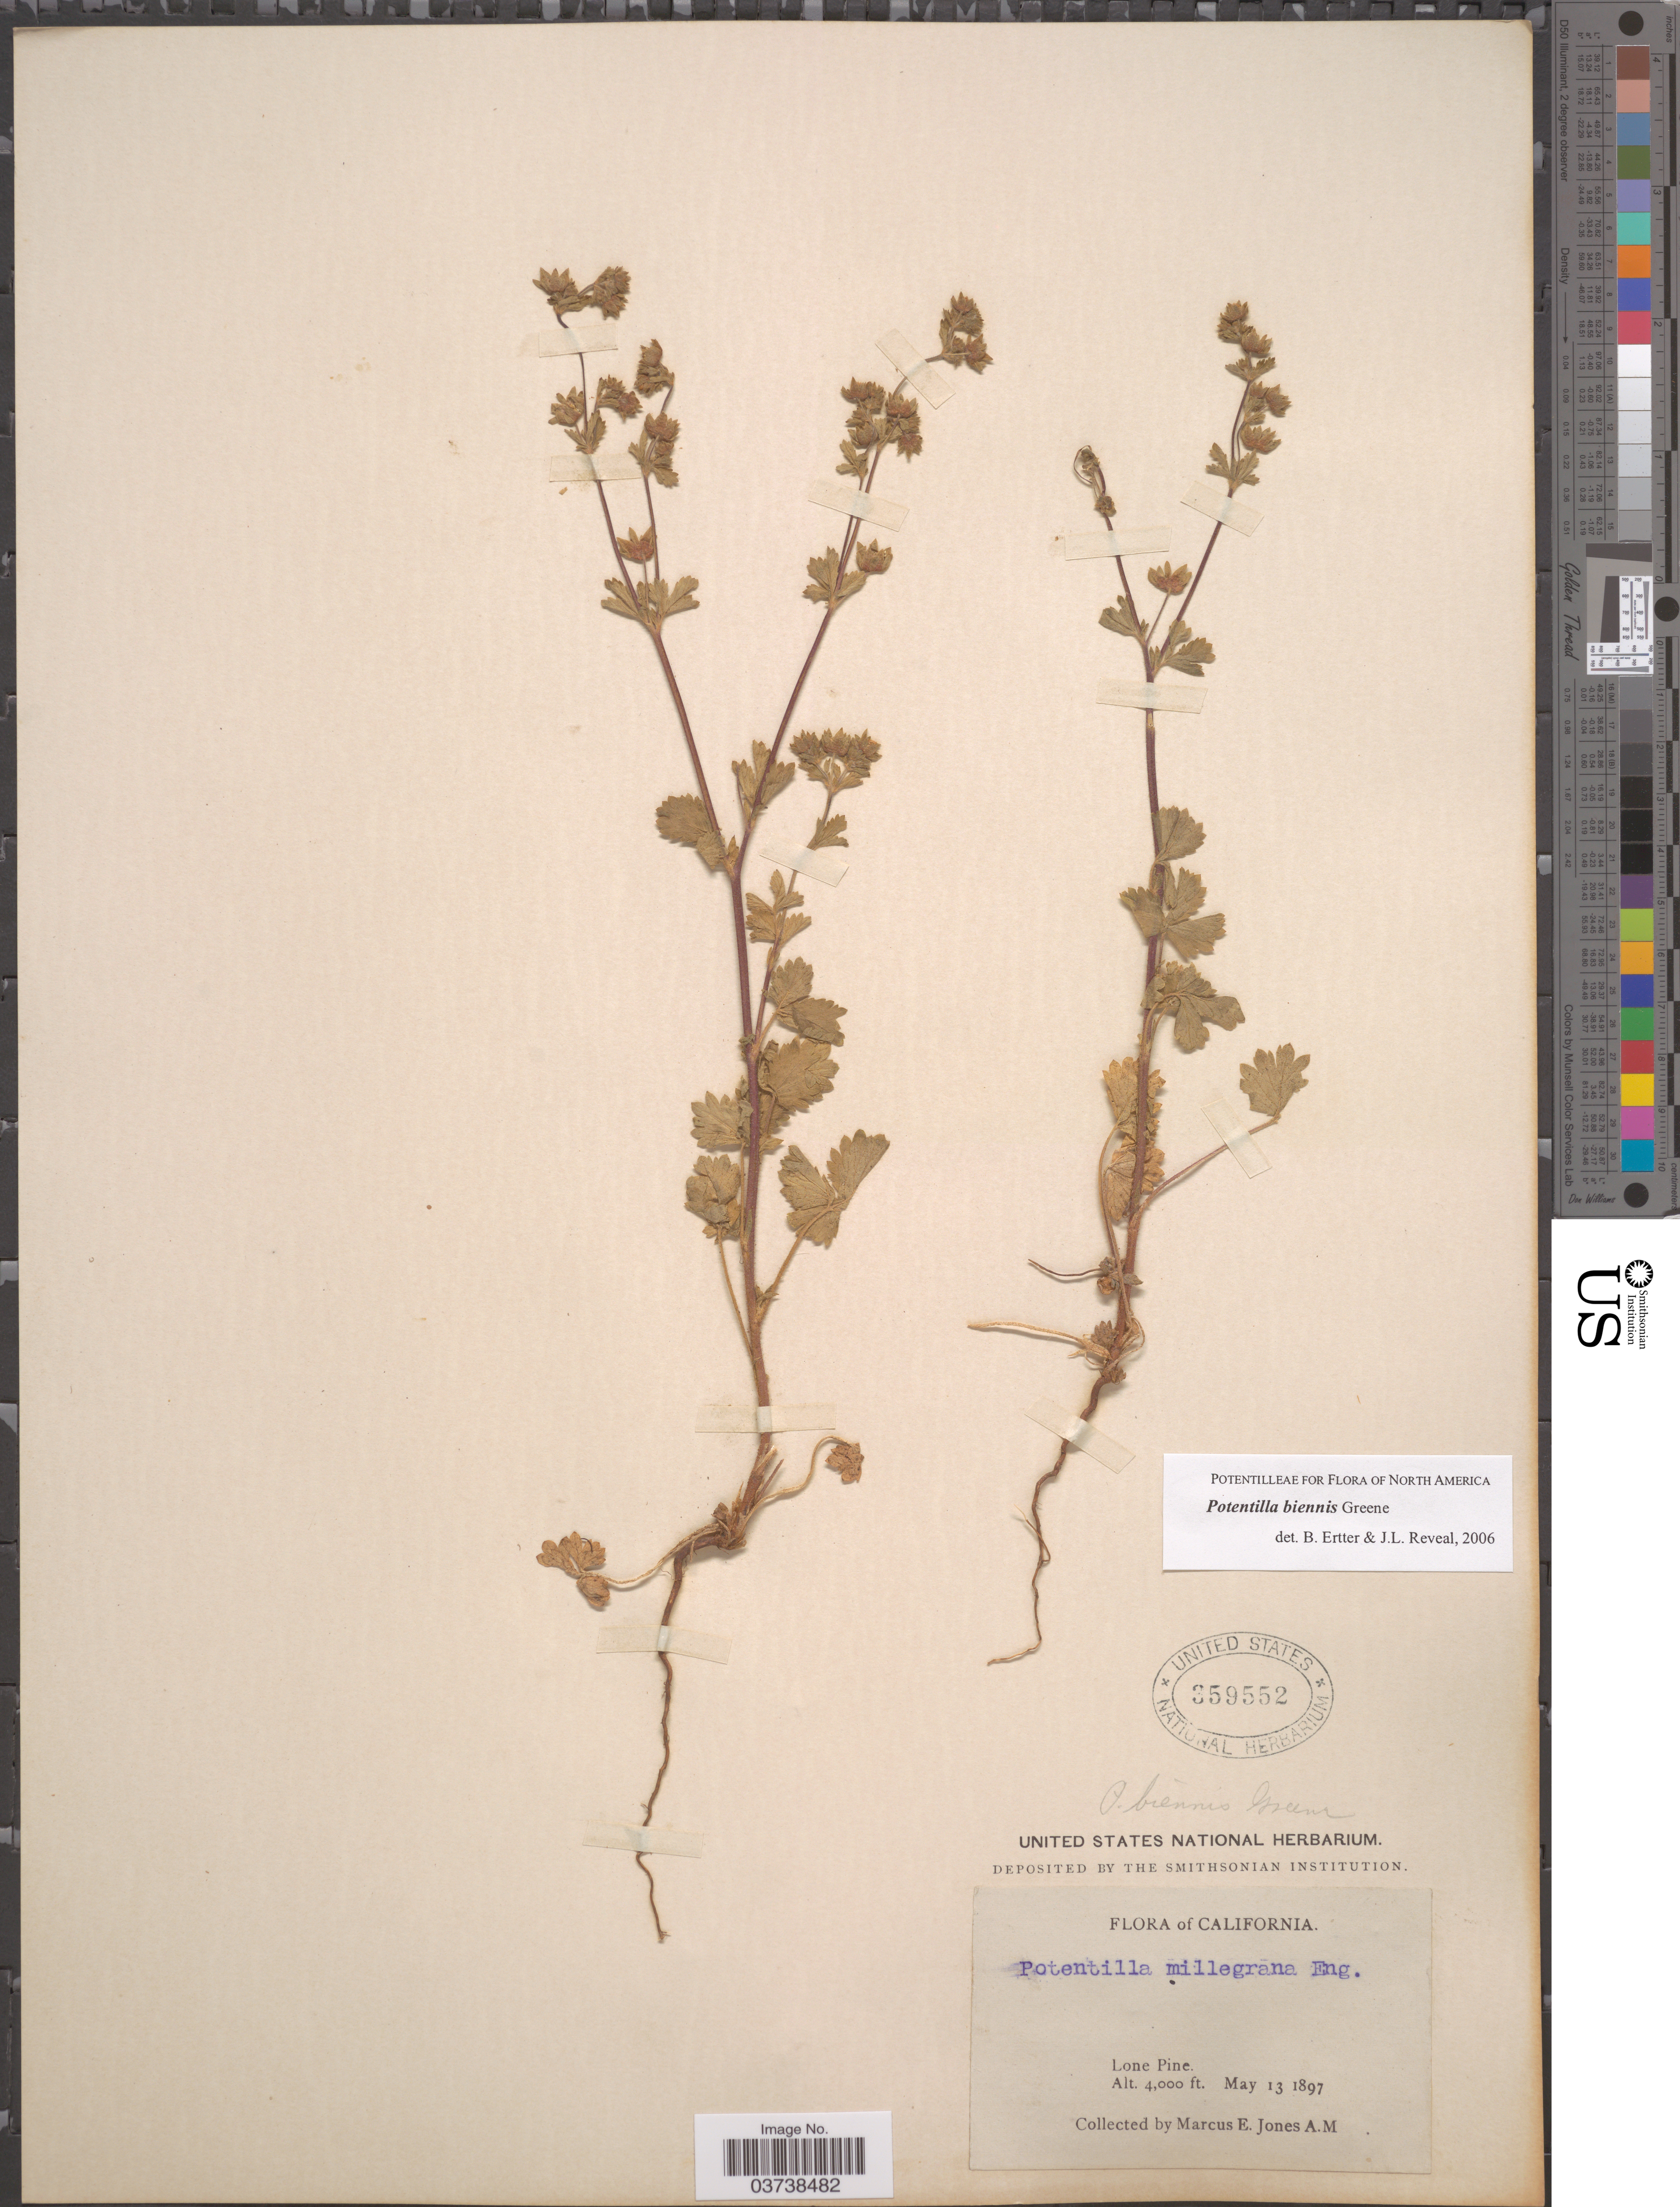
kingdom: Plantae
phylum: Tracheophyta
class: Magnoliopsida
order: Rosales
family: Rosaceae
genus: Potentilla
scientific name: Potentilla biennis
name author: Greene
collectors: M. E. Jones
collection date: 1897-05-13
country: United States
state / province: California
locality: Lone Pine.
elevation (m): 1219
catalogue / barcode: US 359552